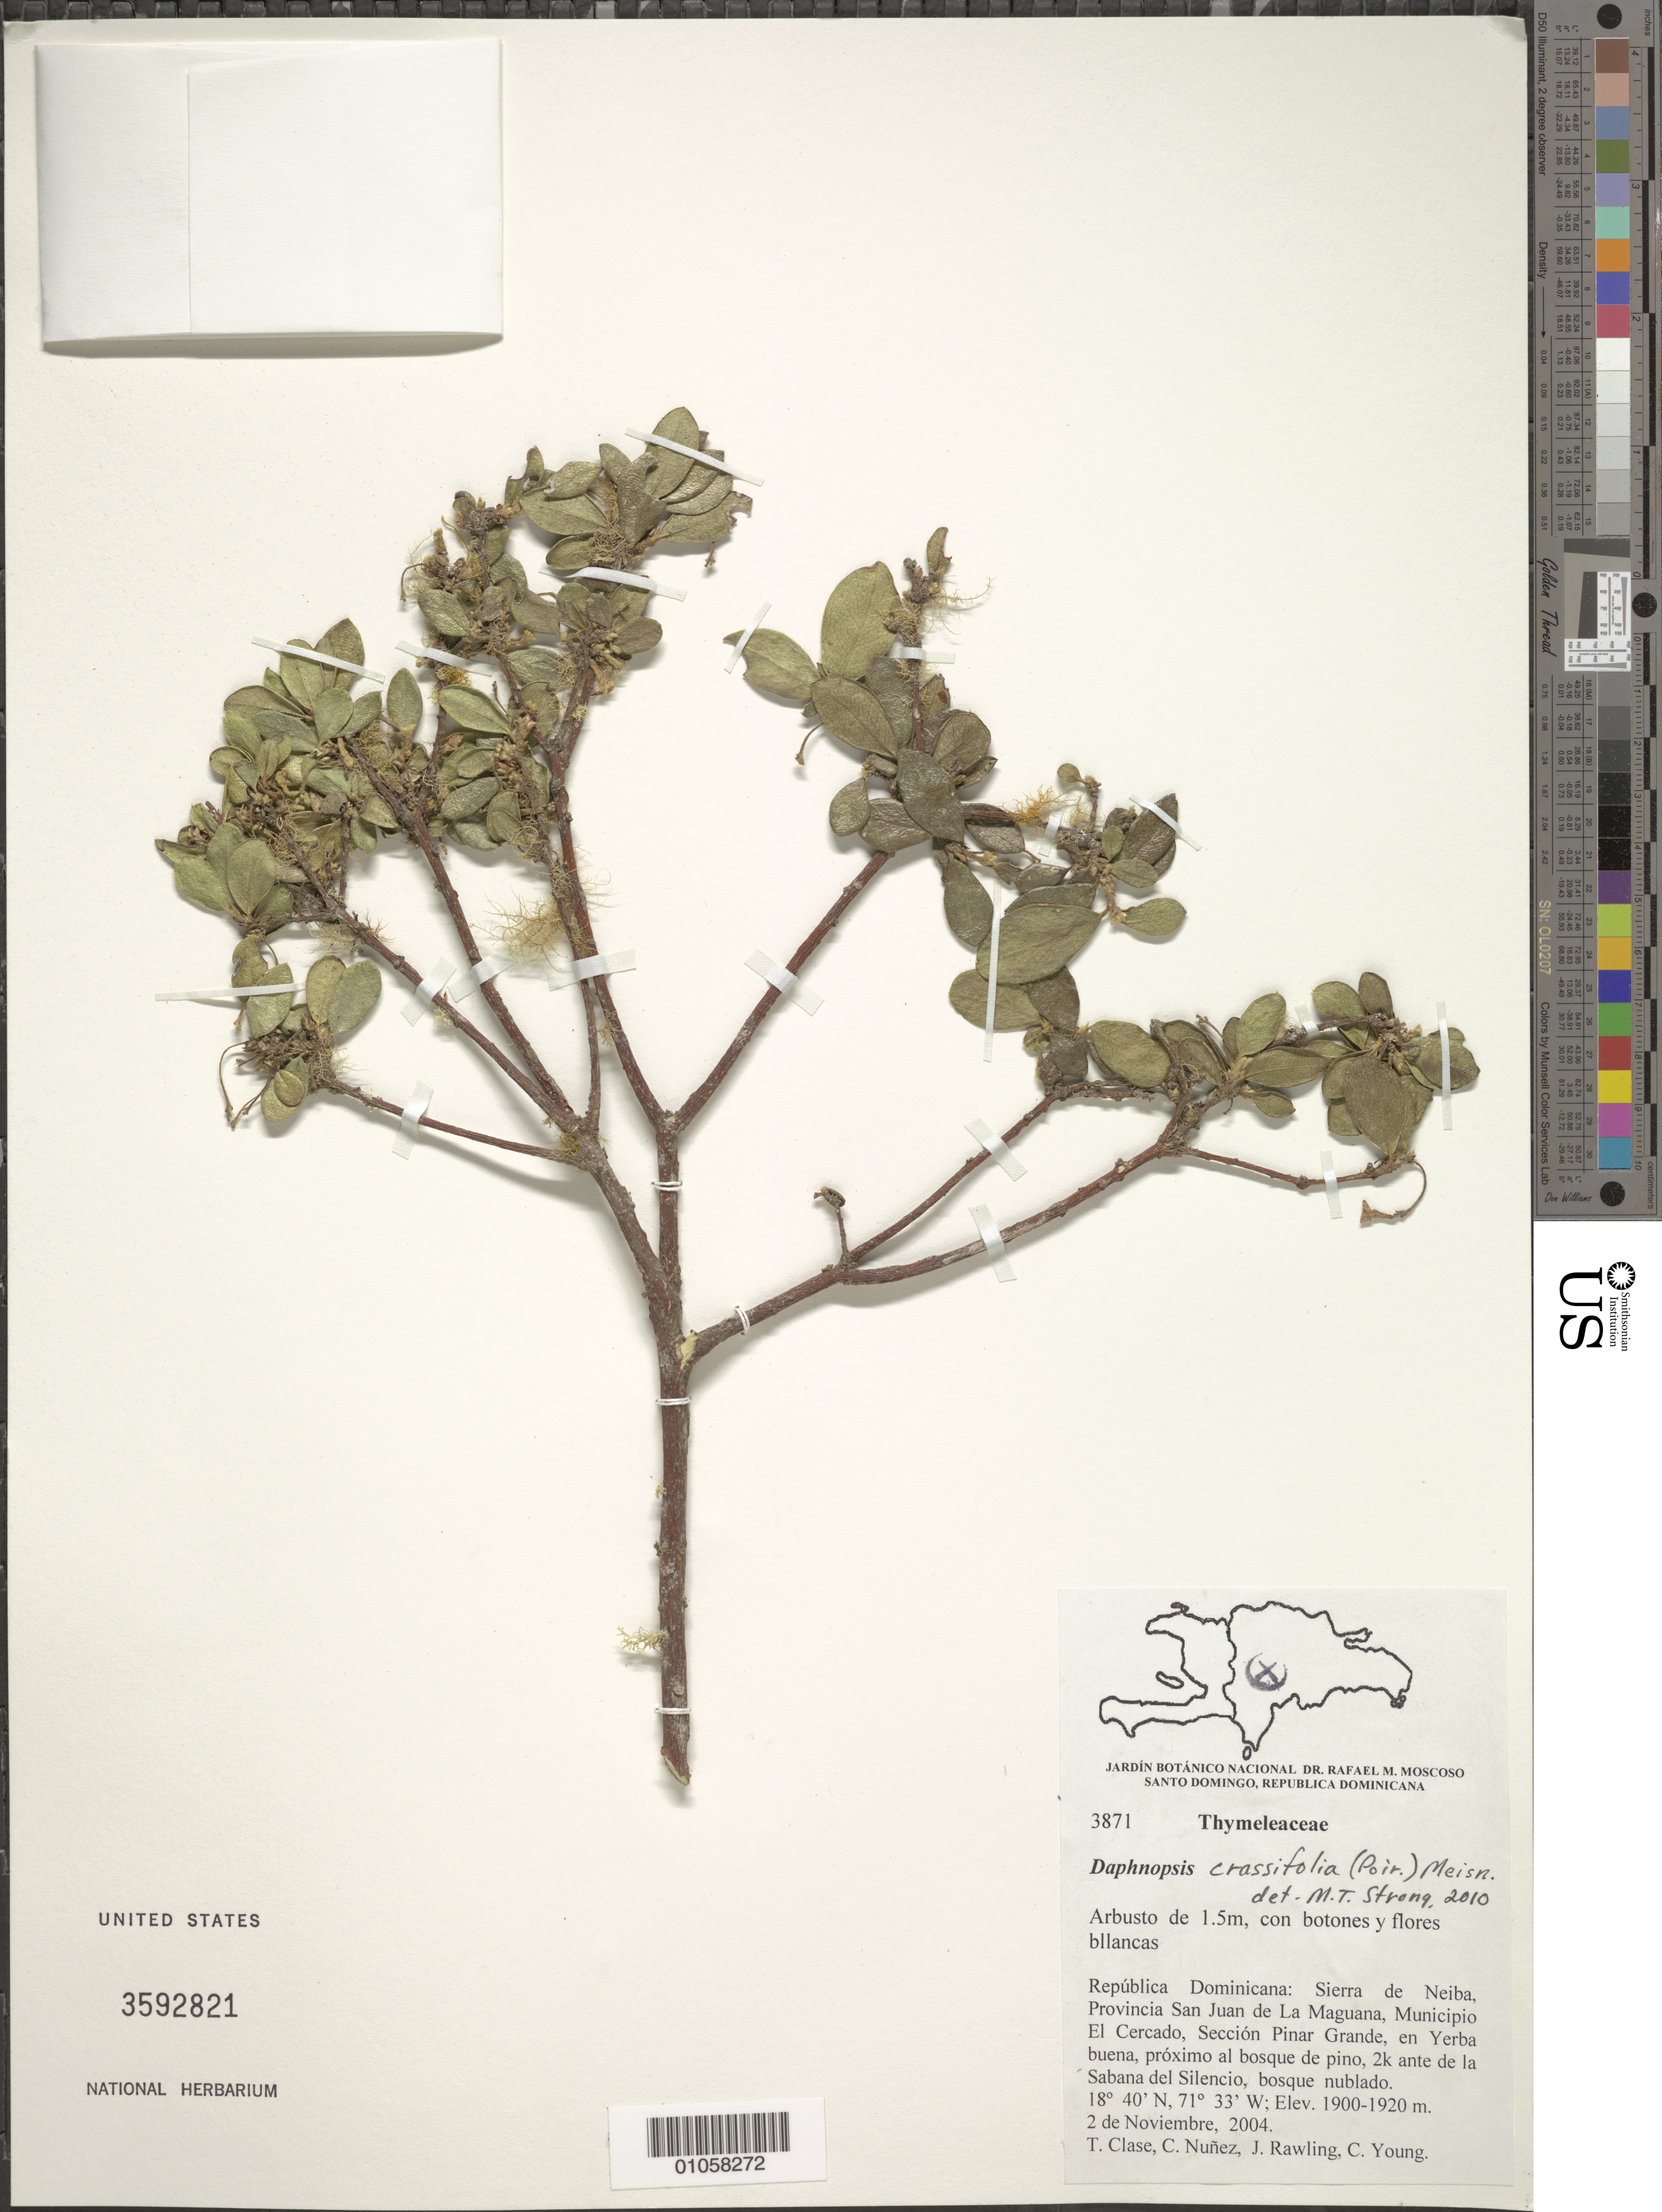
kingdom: Plantae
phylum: Tracheophyta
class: Magnoliopsida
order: Malvales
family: Thymelaeaceae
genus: Daphnopsis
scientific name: Daphnopsis crassifolia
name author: (Poir.) Meisn.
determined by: Strong, M. T., (US), Smithsonian Institution - National Museum of Natural History (UNITED STATES)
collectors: T. Clase, C. Nunez, J. Rawling & C. Young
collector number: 3871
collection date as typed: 02 Nov 2004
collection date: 2004-11-02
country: Dominican Republic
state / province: San Juan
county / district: San Juan de la Maguana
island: Hispaniola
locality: Municipio El Cercado, Sección Pinar Grande, en Yerba buena, próximo al bosque de pino, 2 k ante de la Sabana del Silencio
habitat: Bosque nublado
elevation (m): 1900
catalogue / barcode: US 3592821